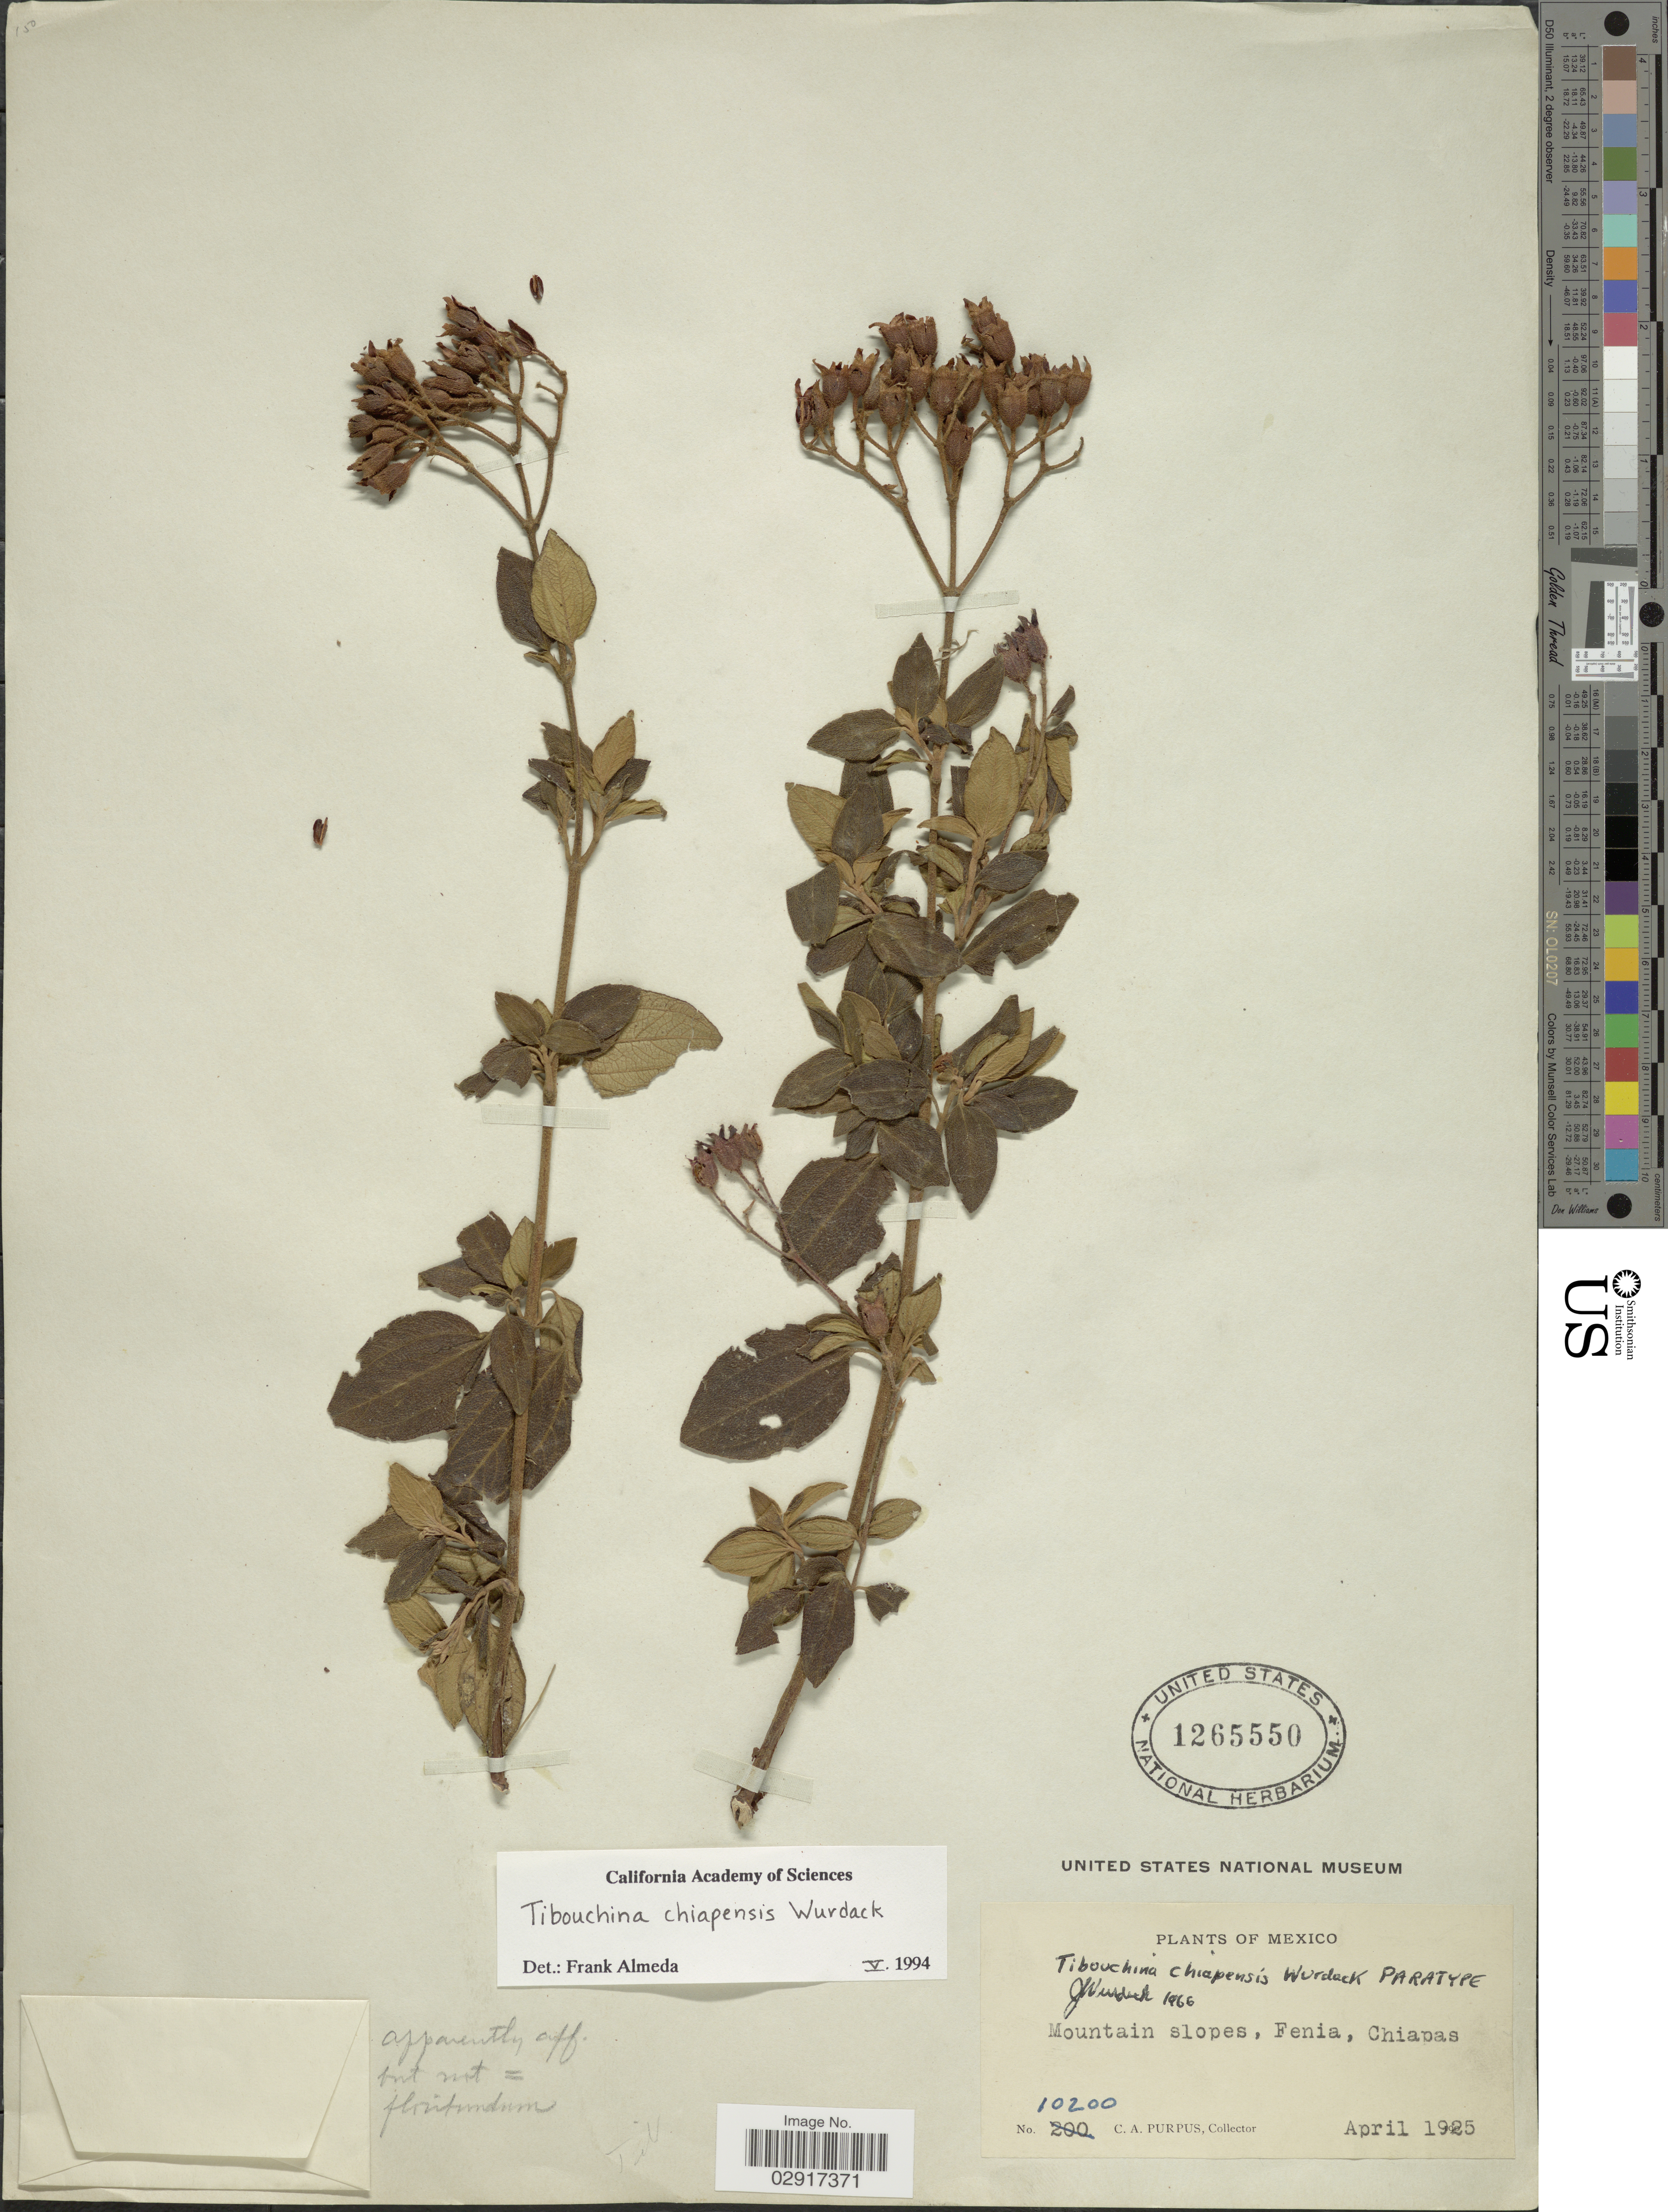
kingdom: Plantae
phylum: Tracheophyta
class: Magnoliopsida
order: Myrtales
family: Melastomataceae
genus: Heterocentron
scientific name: Heterocentron chiapense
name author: (Wurdack) P.J.F. Guim. & Michelang.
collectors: C. A. Purpus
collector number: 10200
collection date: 1925-04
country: Mexico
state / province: Chiapas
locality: Mountain slopes, Fenia, Chiapas.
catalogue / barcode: US 1265550